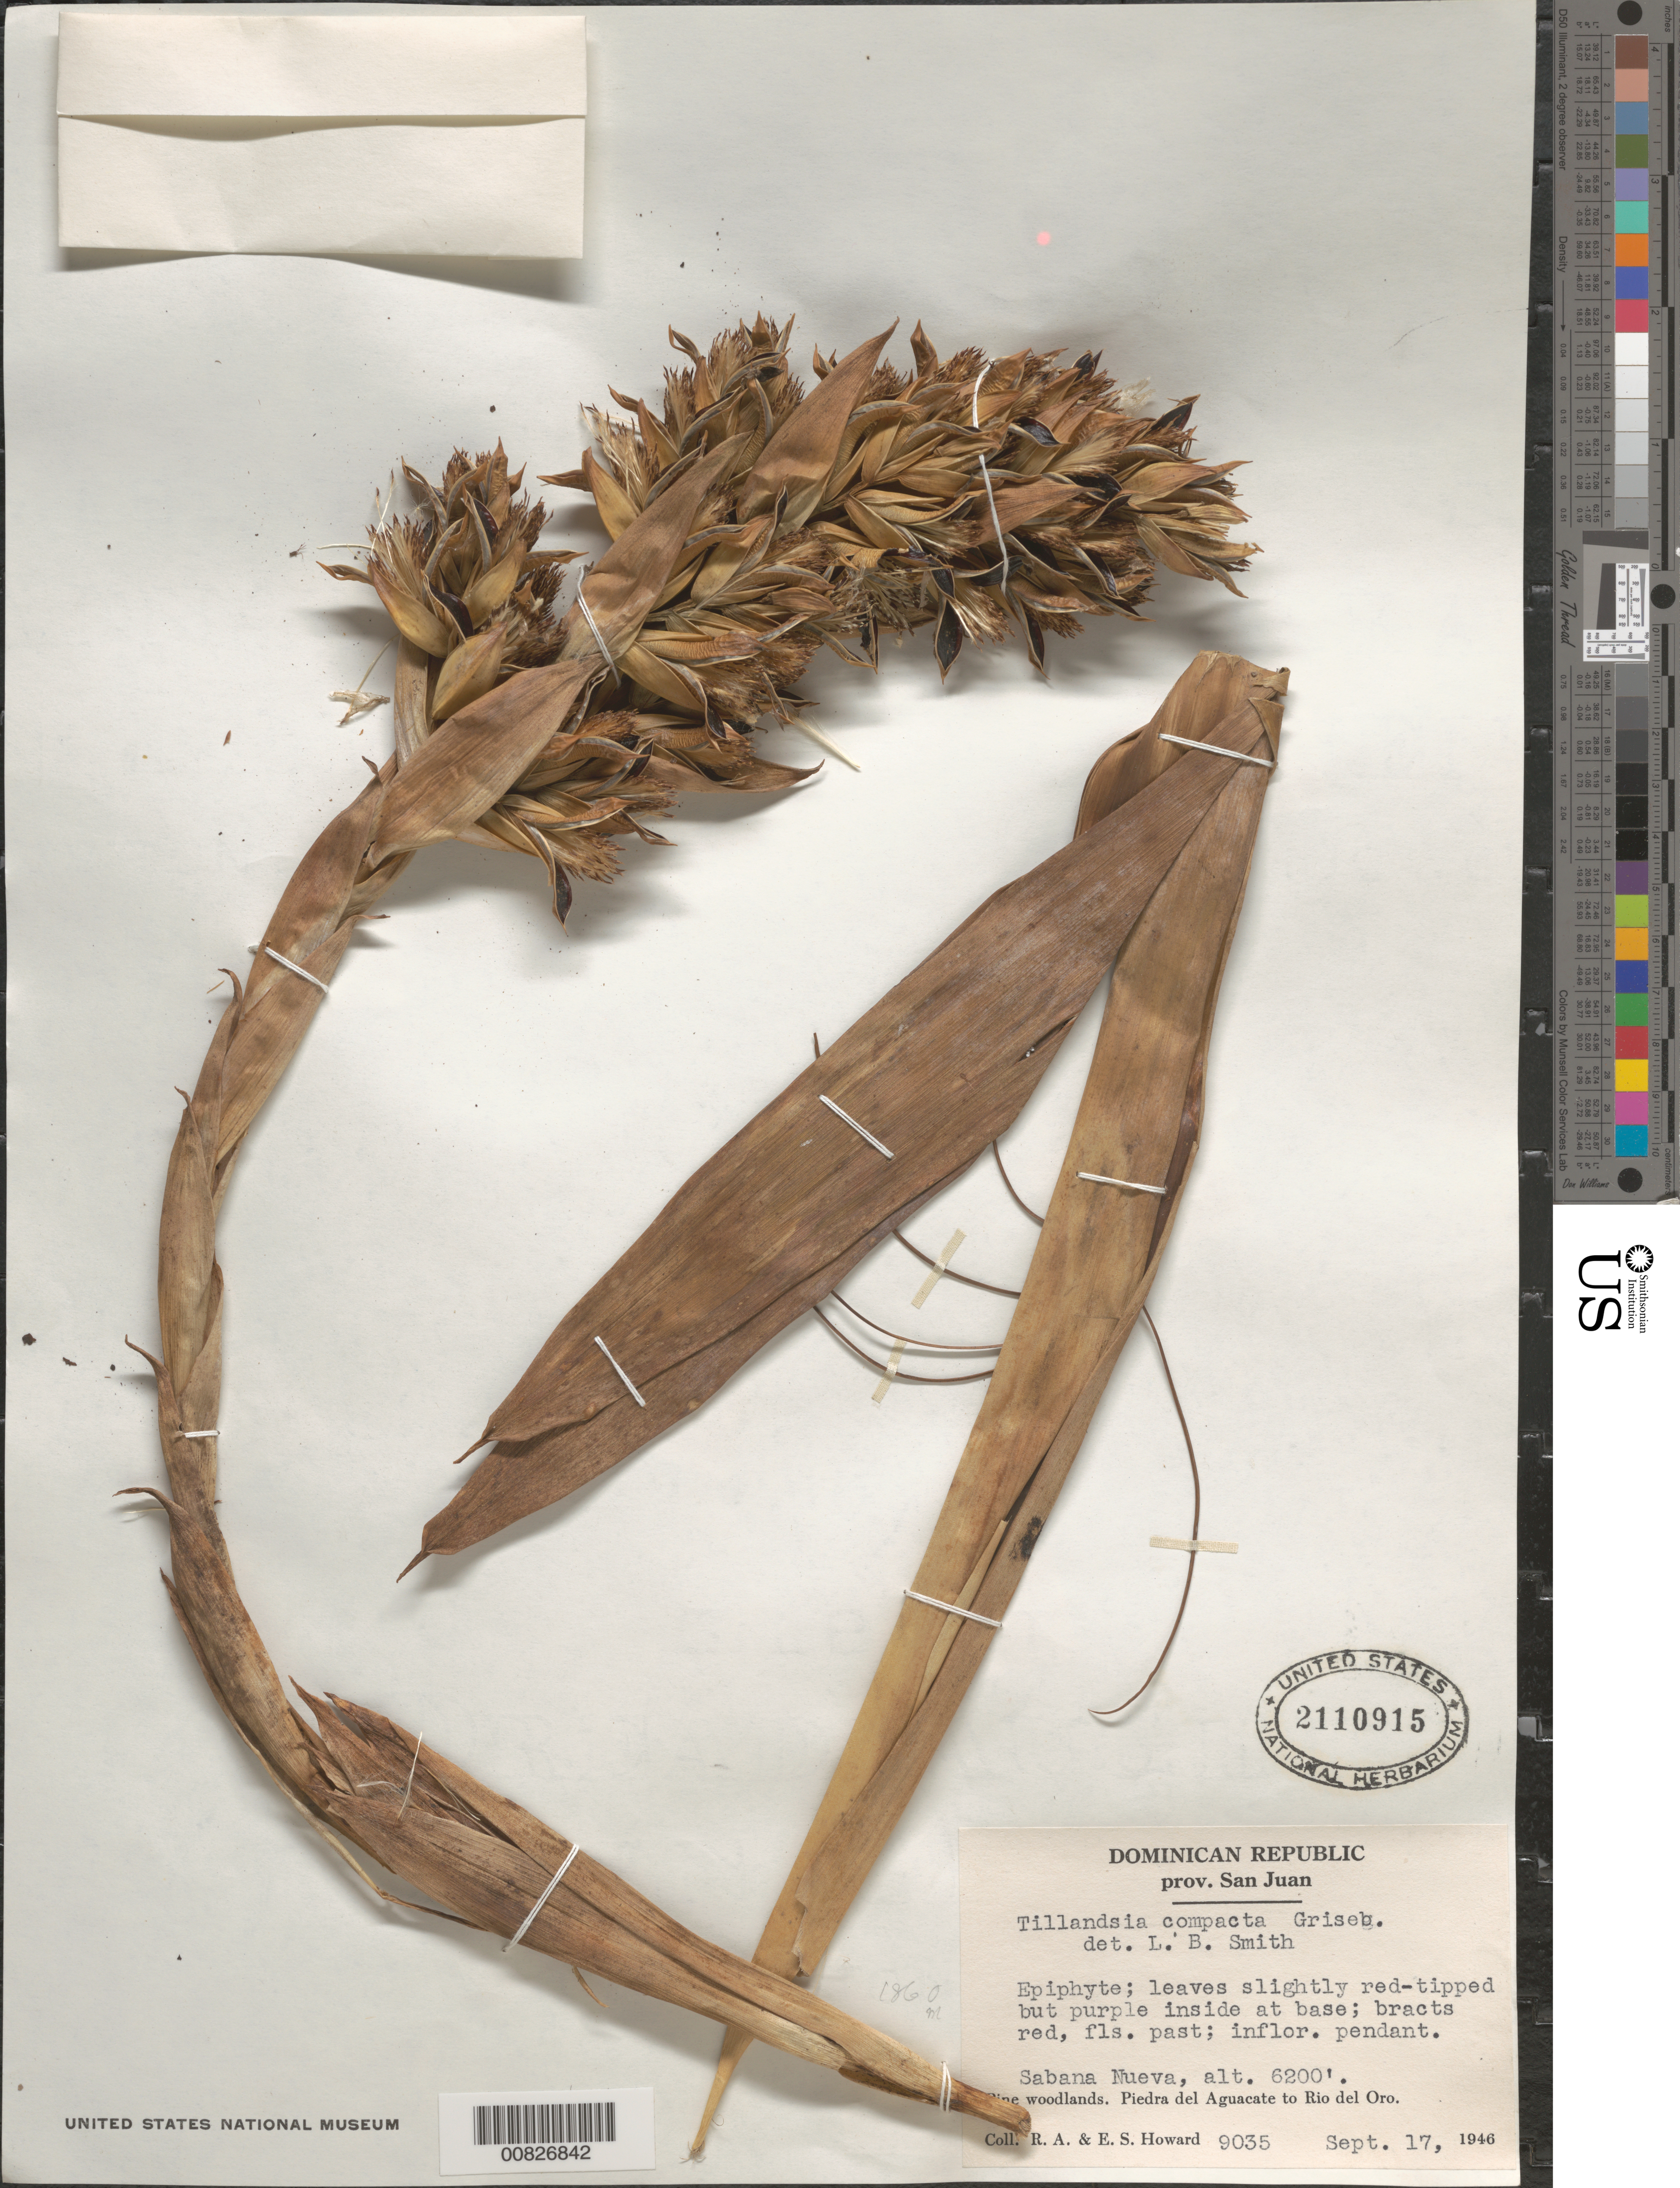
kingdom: Plantae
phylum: Tracheophyta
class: Liliopsida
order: Poales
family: Bromeliaceae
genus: Tillandsia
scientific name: Tillandsia compacta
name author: Griseb.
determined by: Smith, Lyman B., (US), NMNH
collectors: R. A. Howard & E. S. Howard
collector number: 9035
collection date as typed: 17 Sep 1946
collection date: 1946-09-17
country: Dominican Republic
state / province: San Juan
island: Hispaniola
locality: Sabana Nueva. Piedra del Aguacate to Río del Oro.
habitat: Woodlands.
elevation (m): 1890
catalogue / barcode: US 2110915